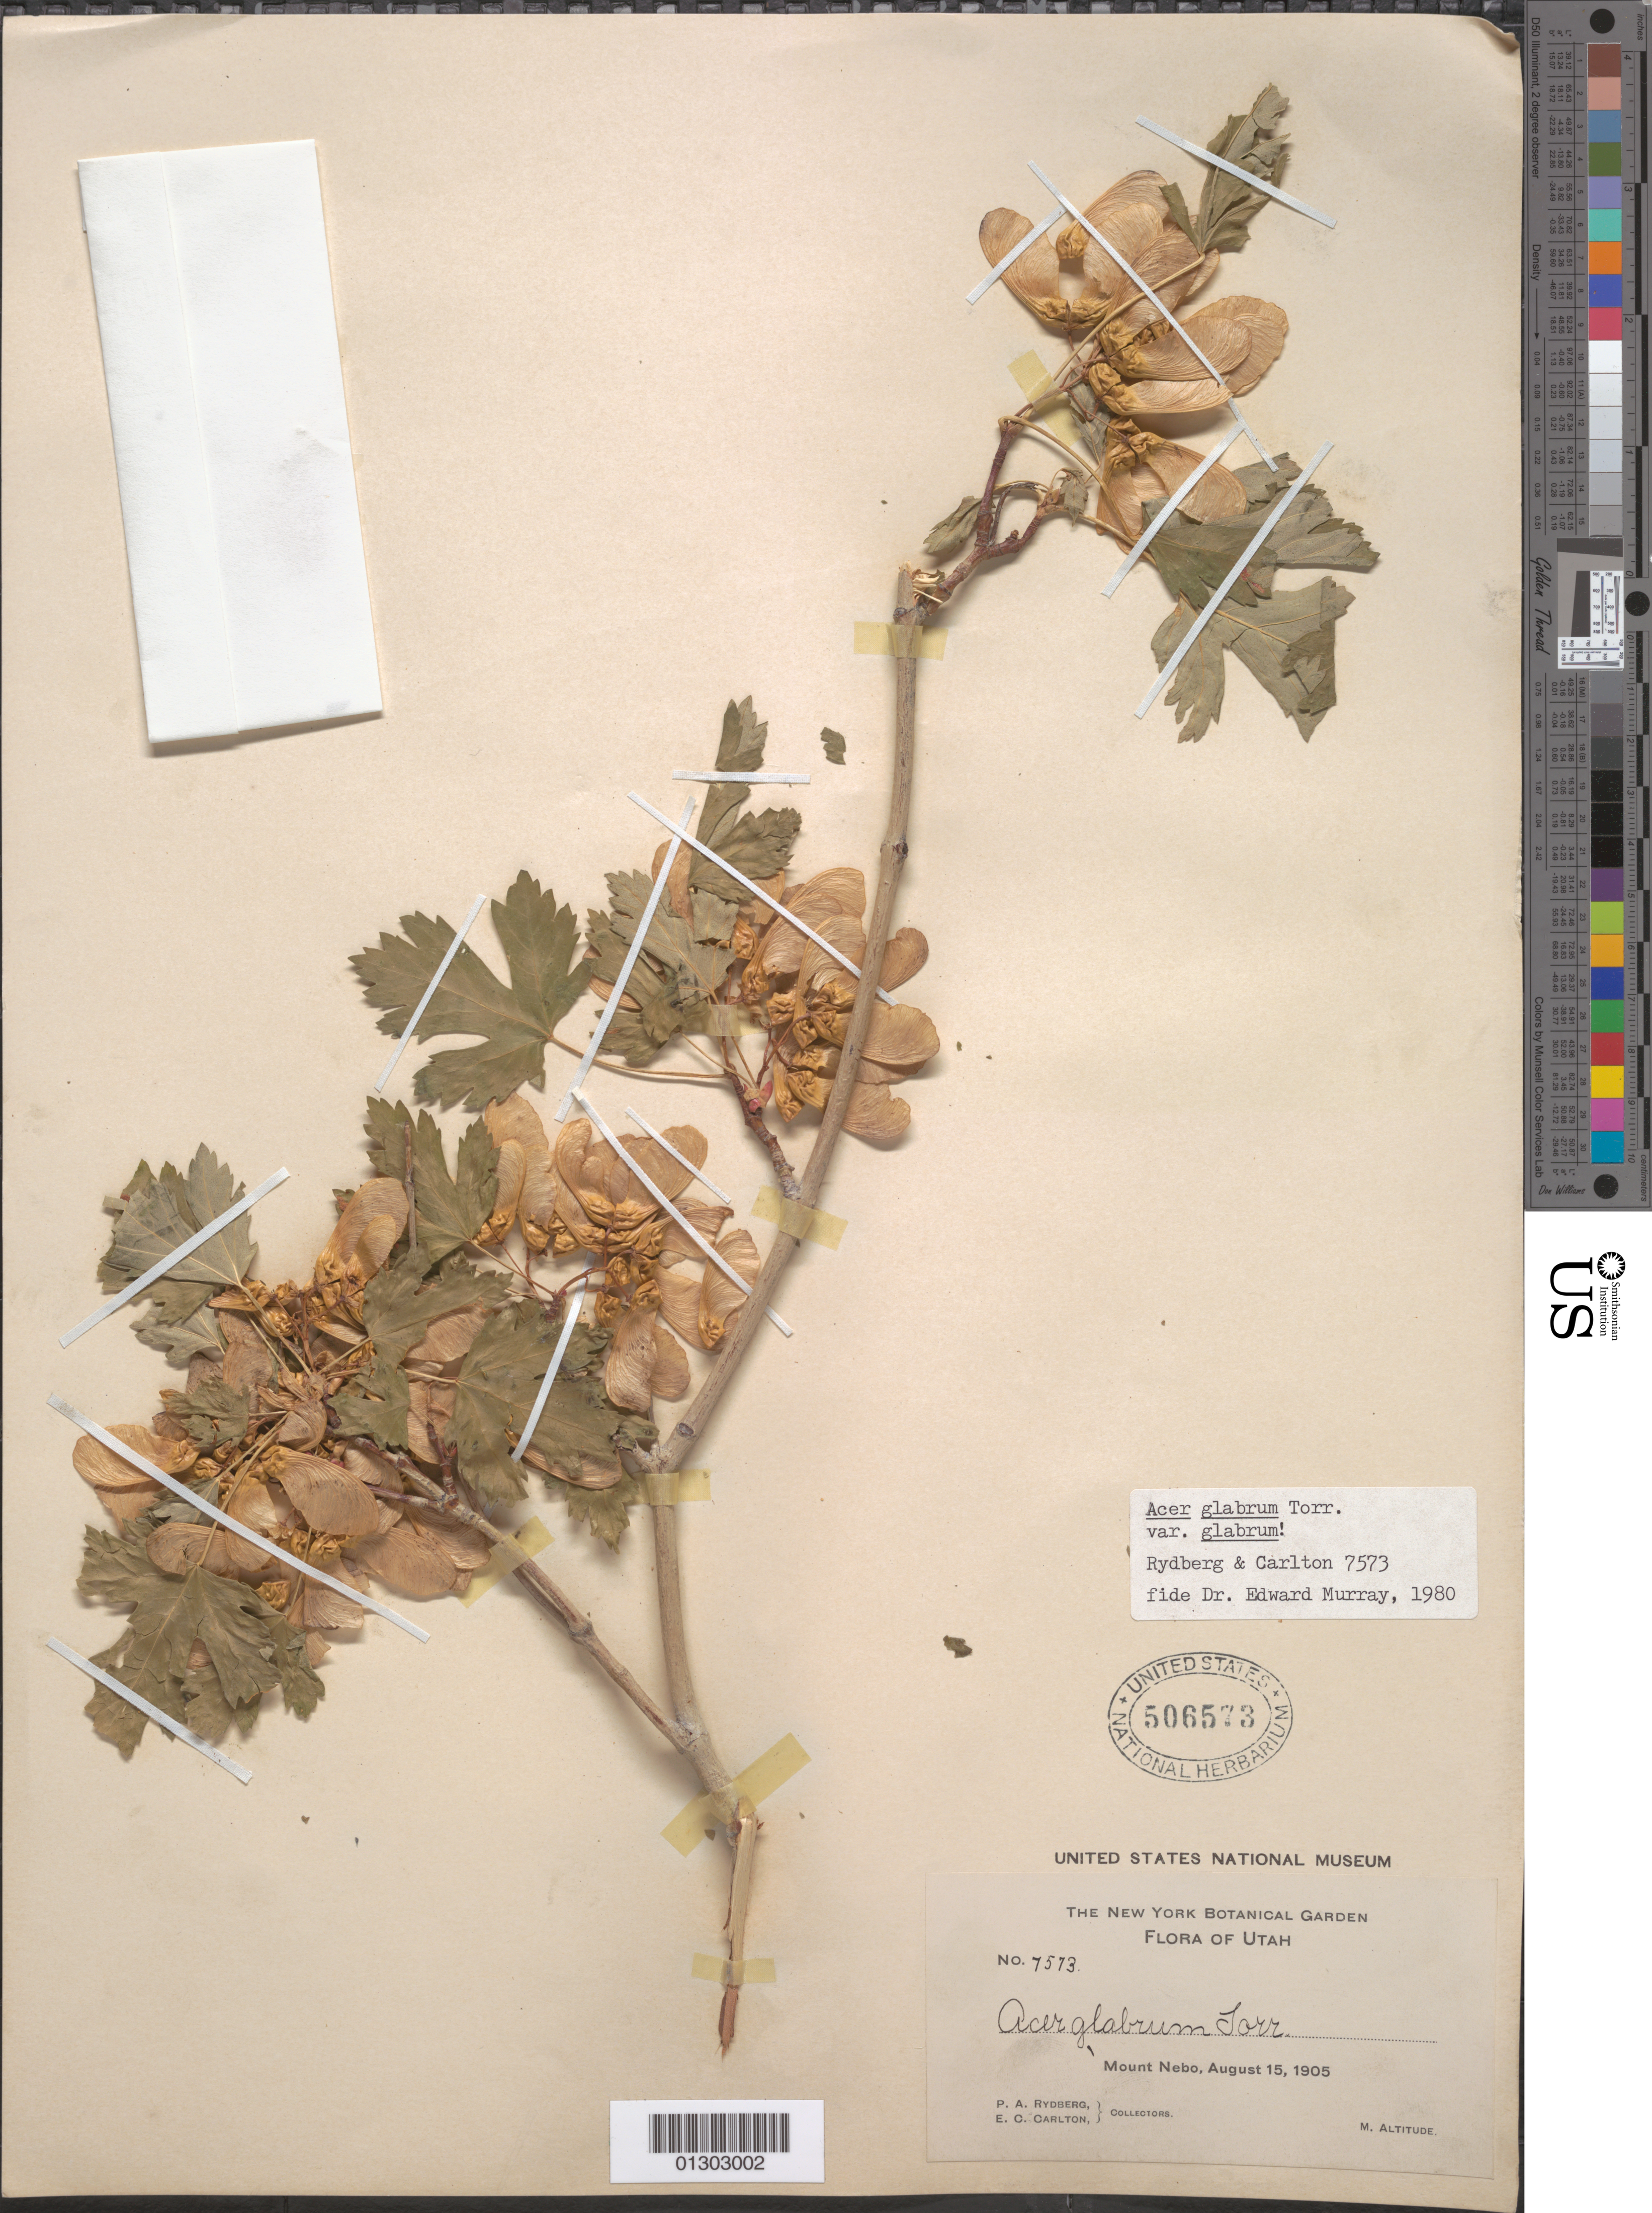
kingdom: Plantae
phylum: Tracheophyta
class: Magnoliopsida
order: Sapindales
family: Sapindaceae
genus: Acer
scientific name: Acer glabrum var. glabrum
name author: Torr.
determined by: Murray, Edward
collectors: P. A. Rydberg & E. Carlton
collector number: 7573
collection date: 1905-08-15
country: United States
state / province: Utah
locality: Mt. Nebo.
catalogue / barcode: US 506573